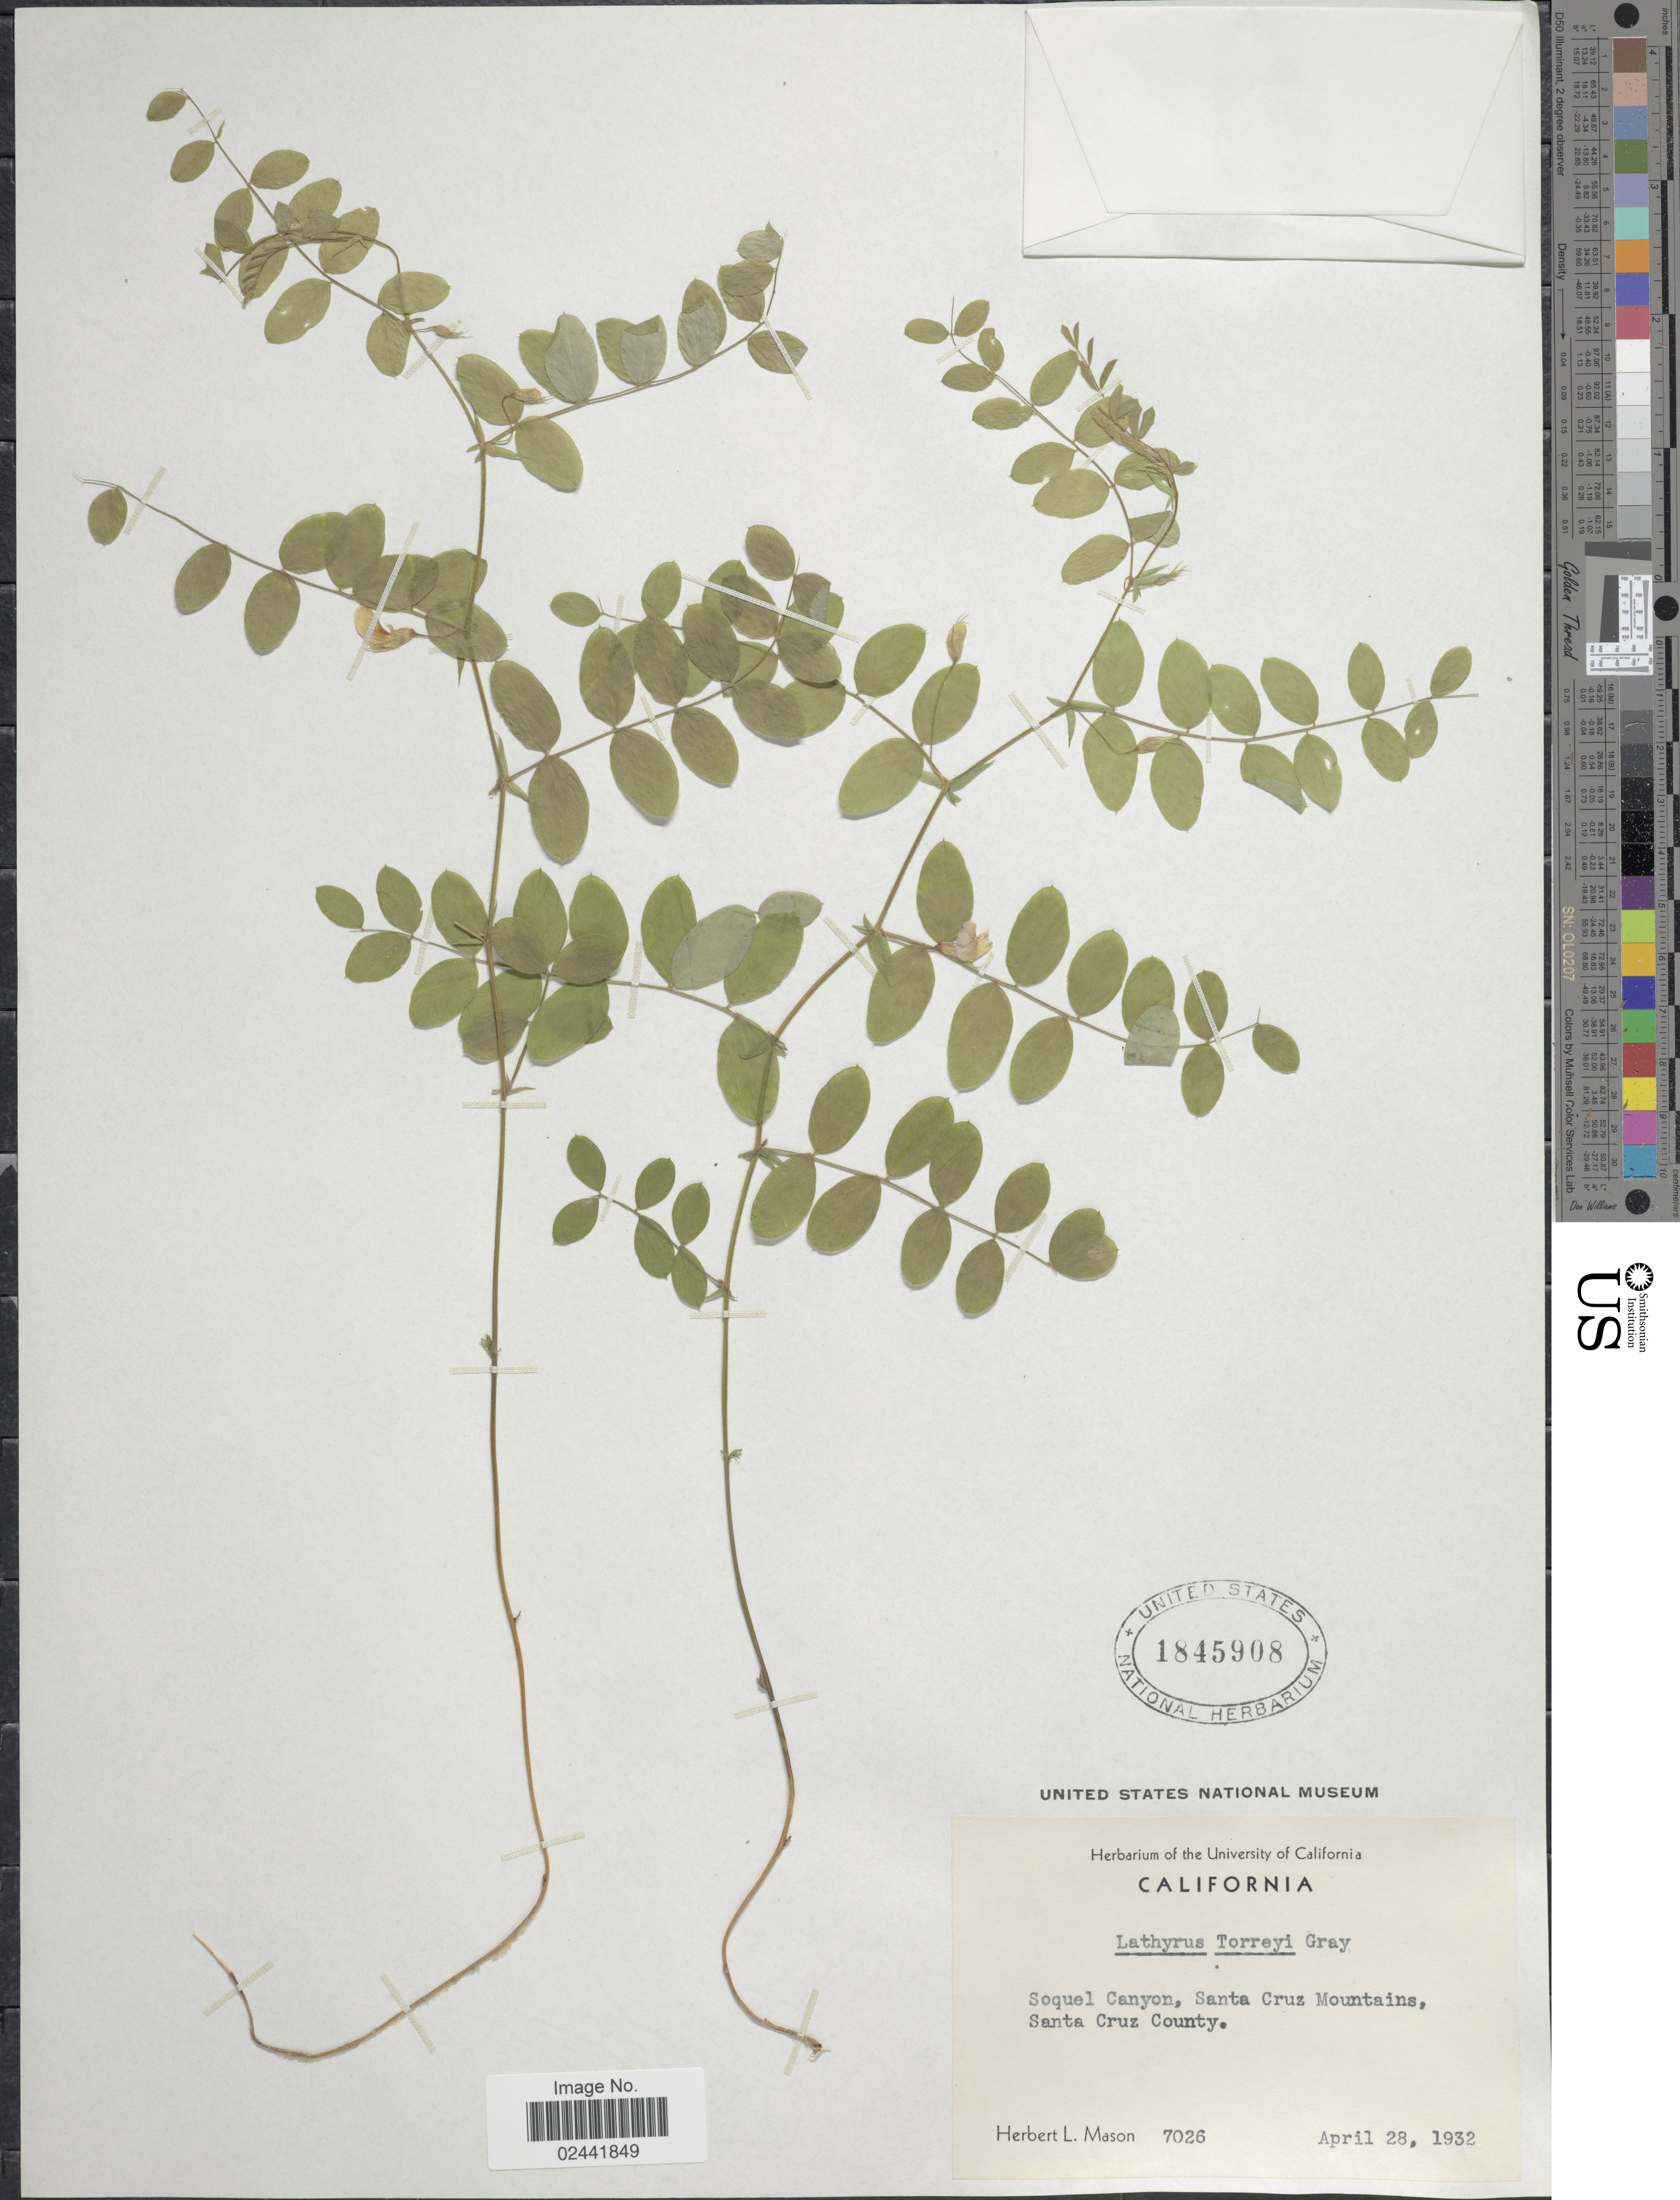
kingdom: Plantae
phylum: Tracheophyta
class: Magnoliopsida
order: Fabales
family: Fabaceae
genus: Lathyrus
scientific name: Lathyrus torreyi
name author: A. Gray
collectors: H. L. Mason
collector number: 7026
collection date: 1932-04-28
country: United States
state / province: California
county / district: Santa Cruz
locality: Soquel Canyon, Santa Cruz Mountains, Santa Cruz County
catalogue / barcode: US 1845908